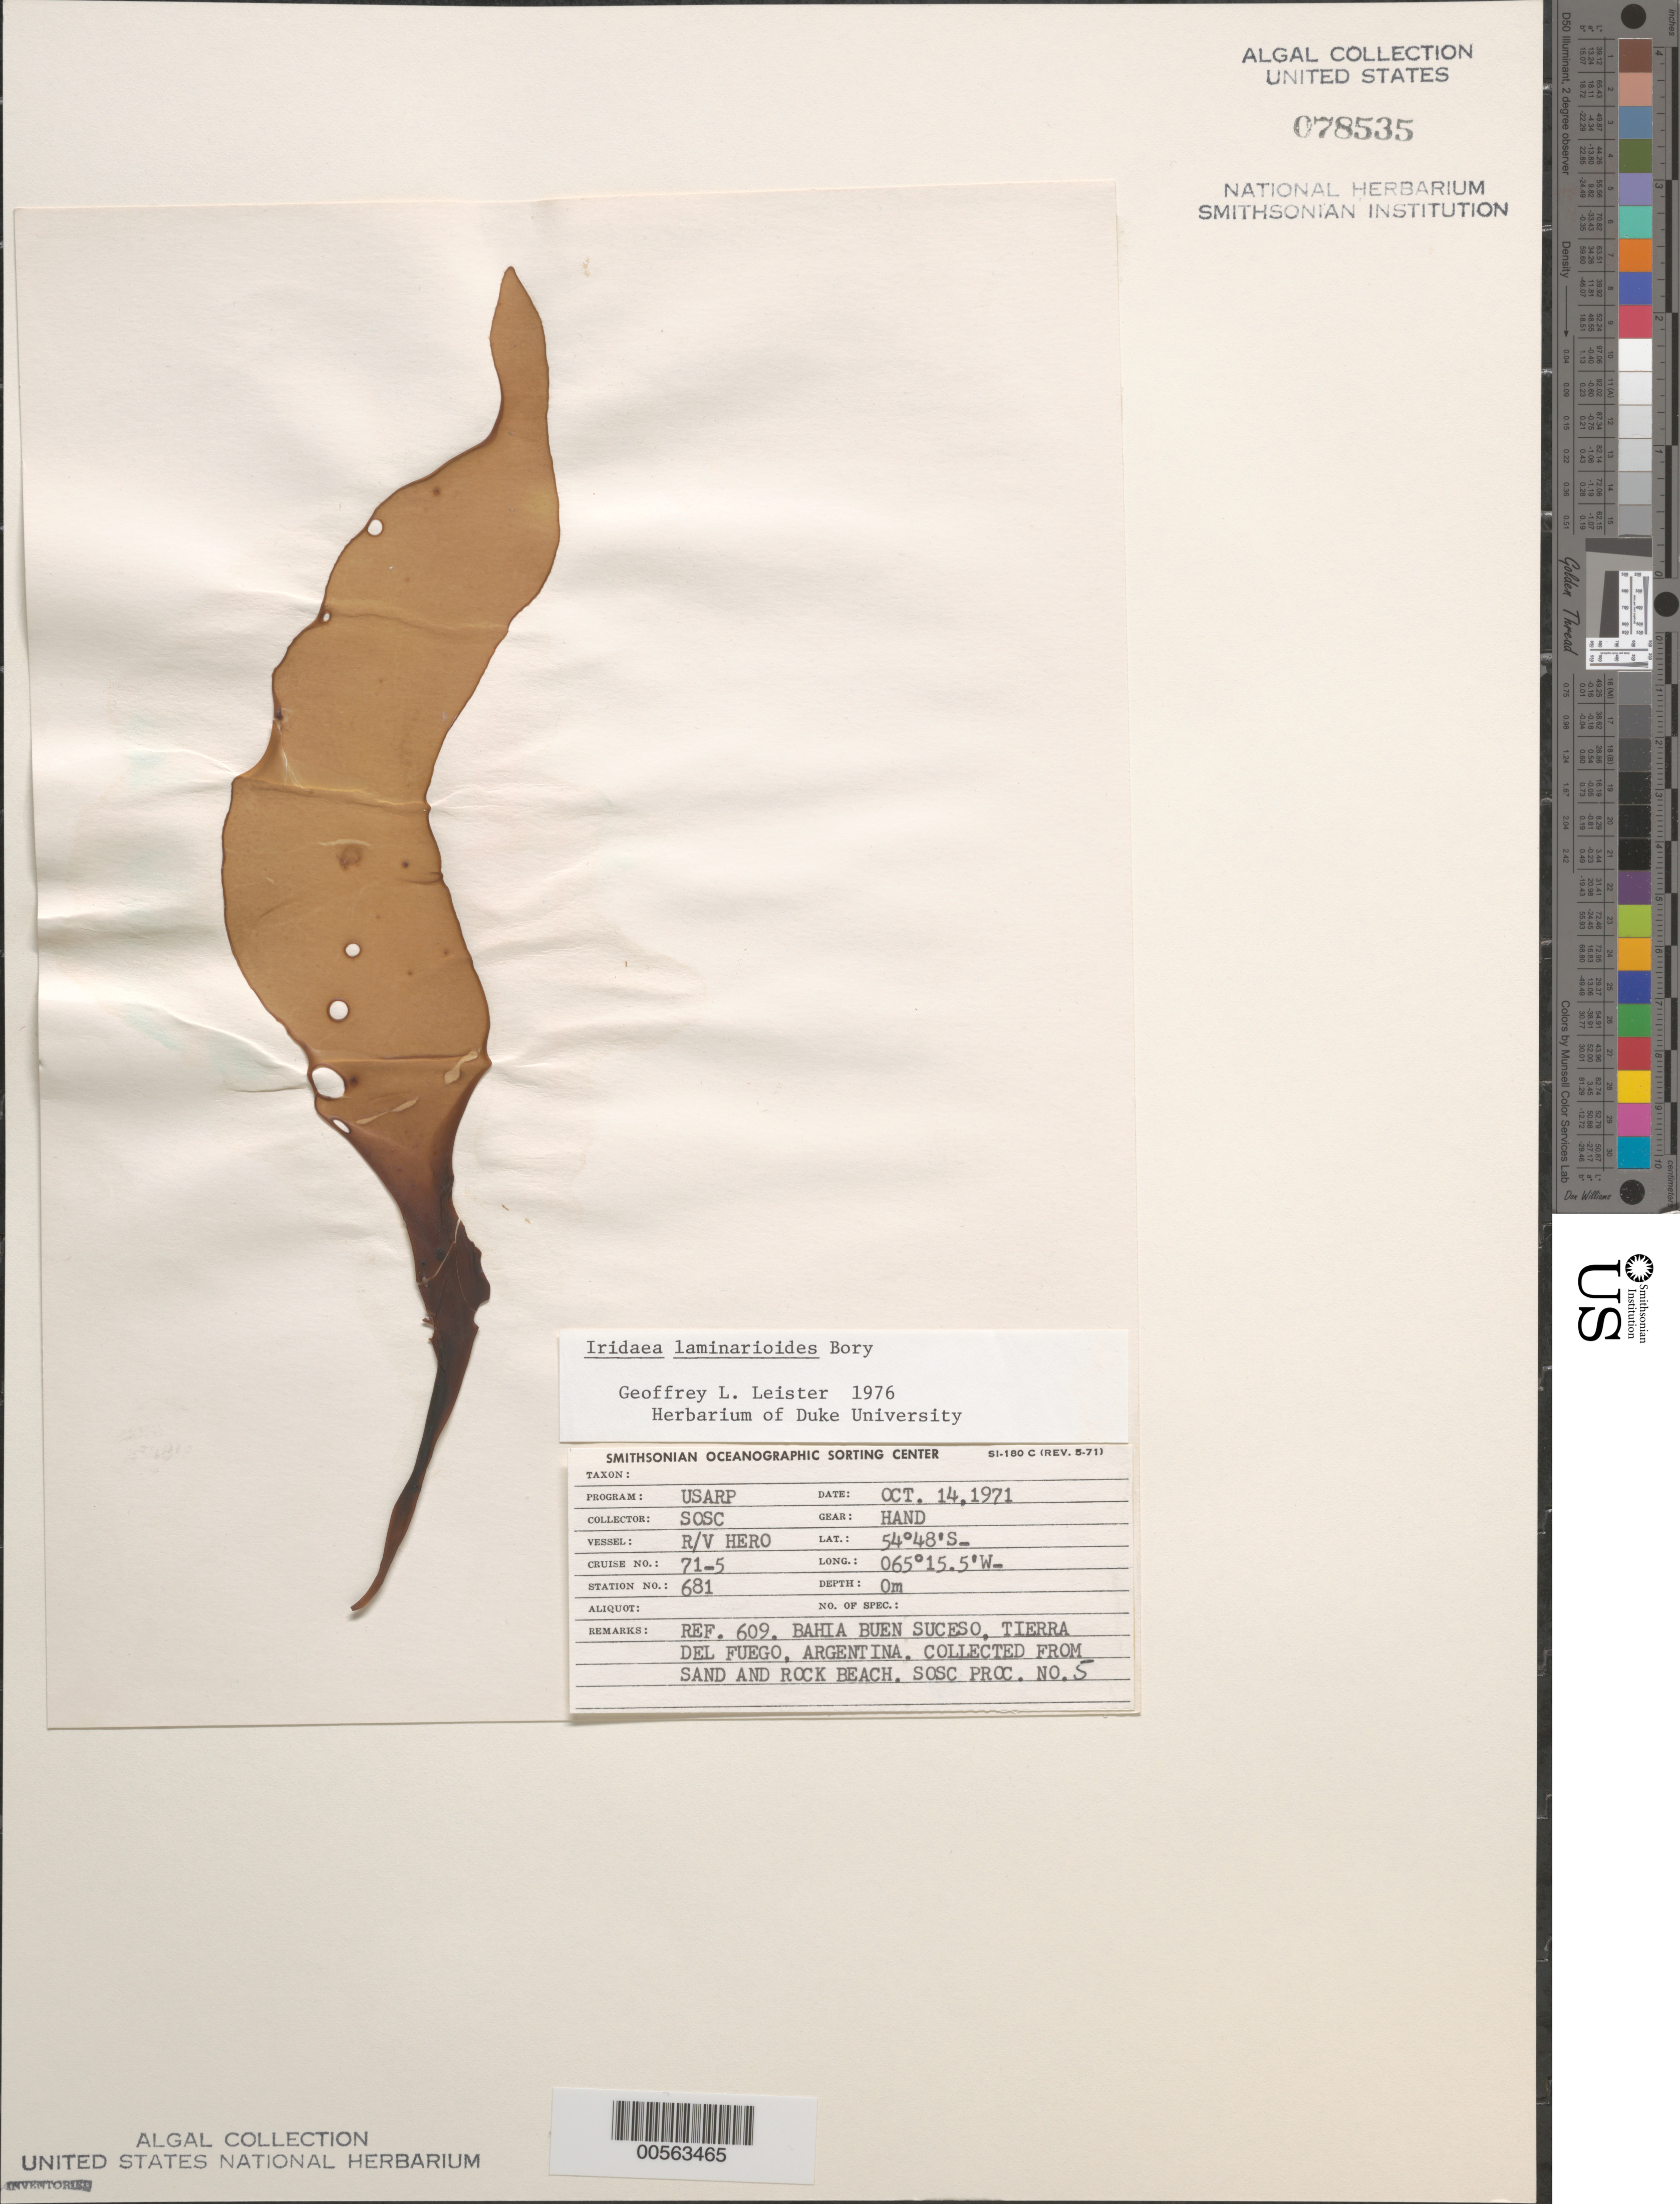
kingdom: Plantae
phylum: Rhodophyta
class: Florideophyceae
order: Gigartinales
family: Gigartinaceae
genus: Mazzaella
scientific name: Mazzaella laminarioides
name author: (Bory) Fredericq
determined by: Algae name updating Project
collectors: SOSC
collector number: Station 681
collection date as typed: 14 Oct 1971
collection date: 1971-10-14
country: Argentina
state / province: Tierra del Fuego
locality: Bahia Buen Suceso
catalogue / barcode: US 78535